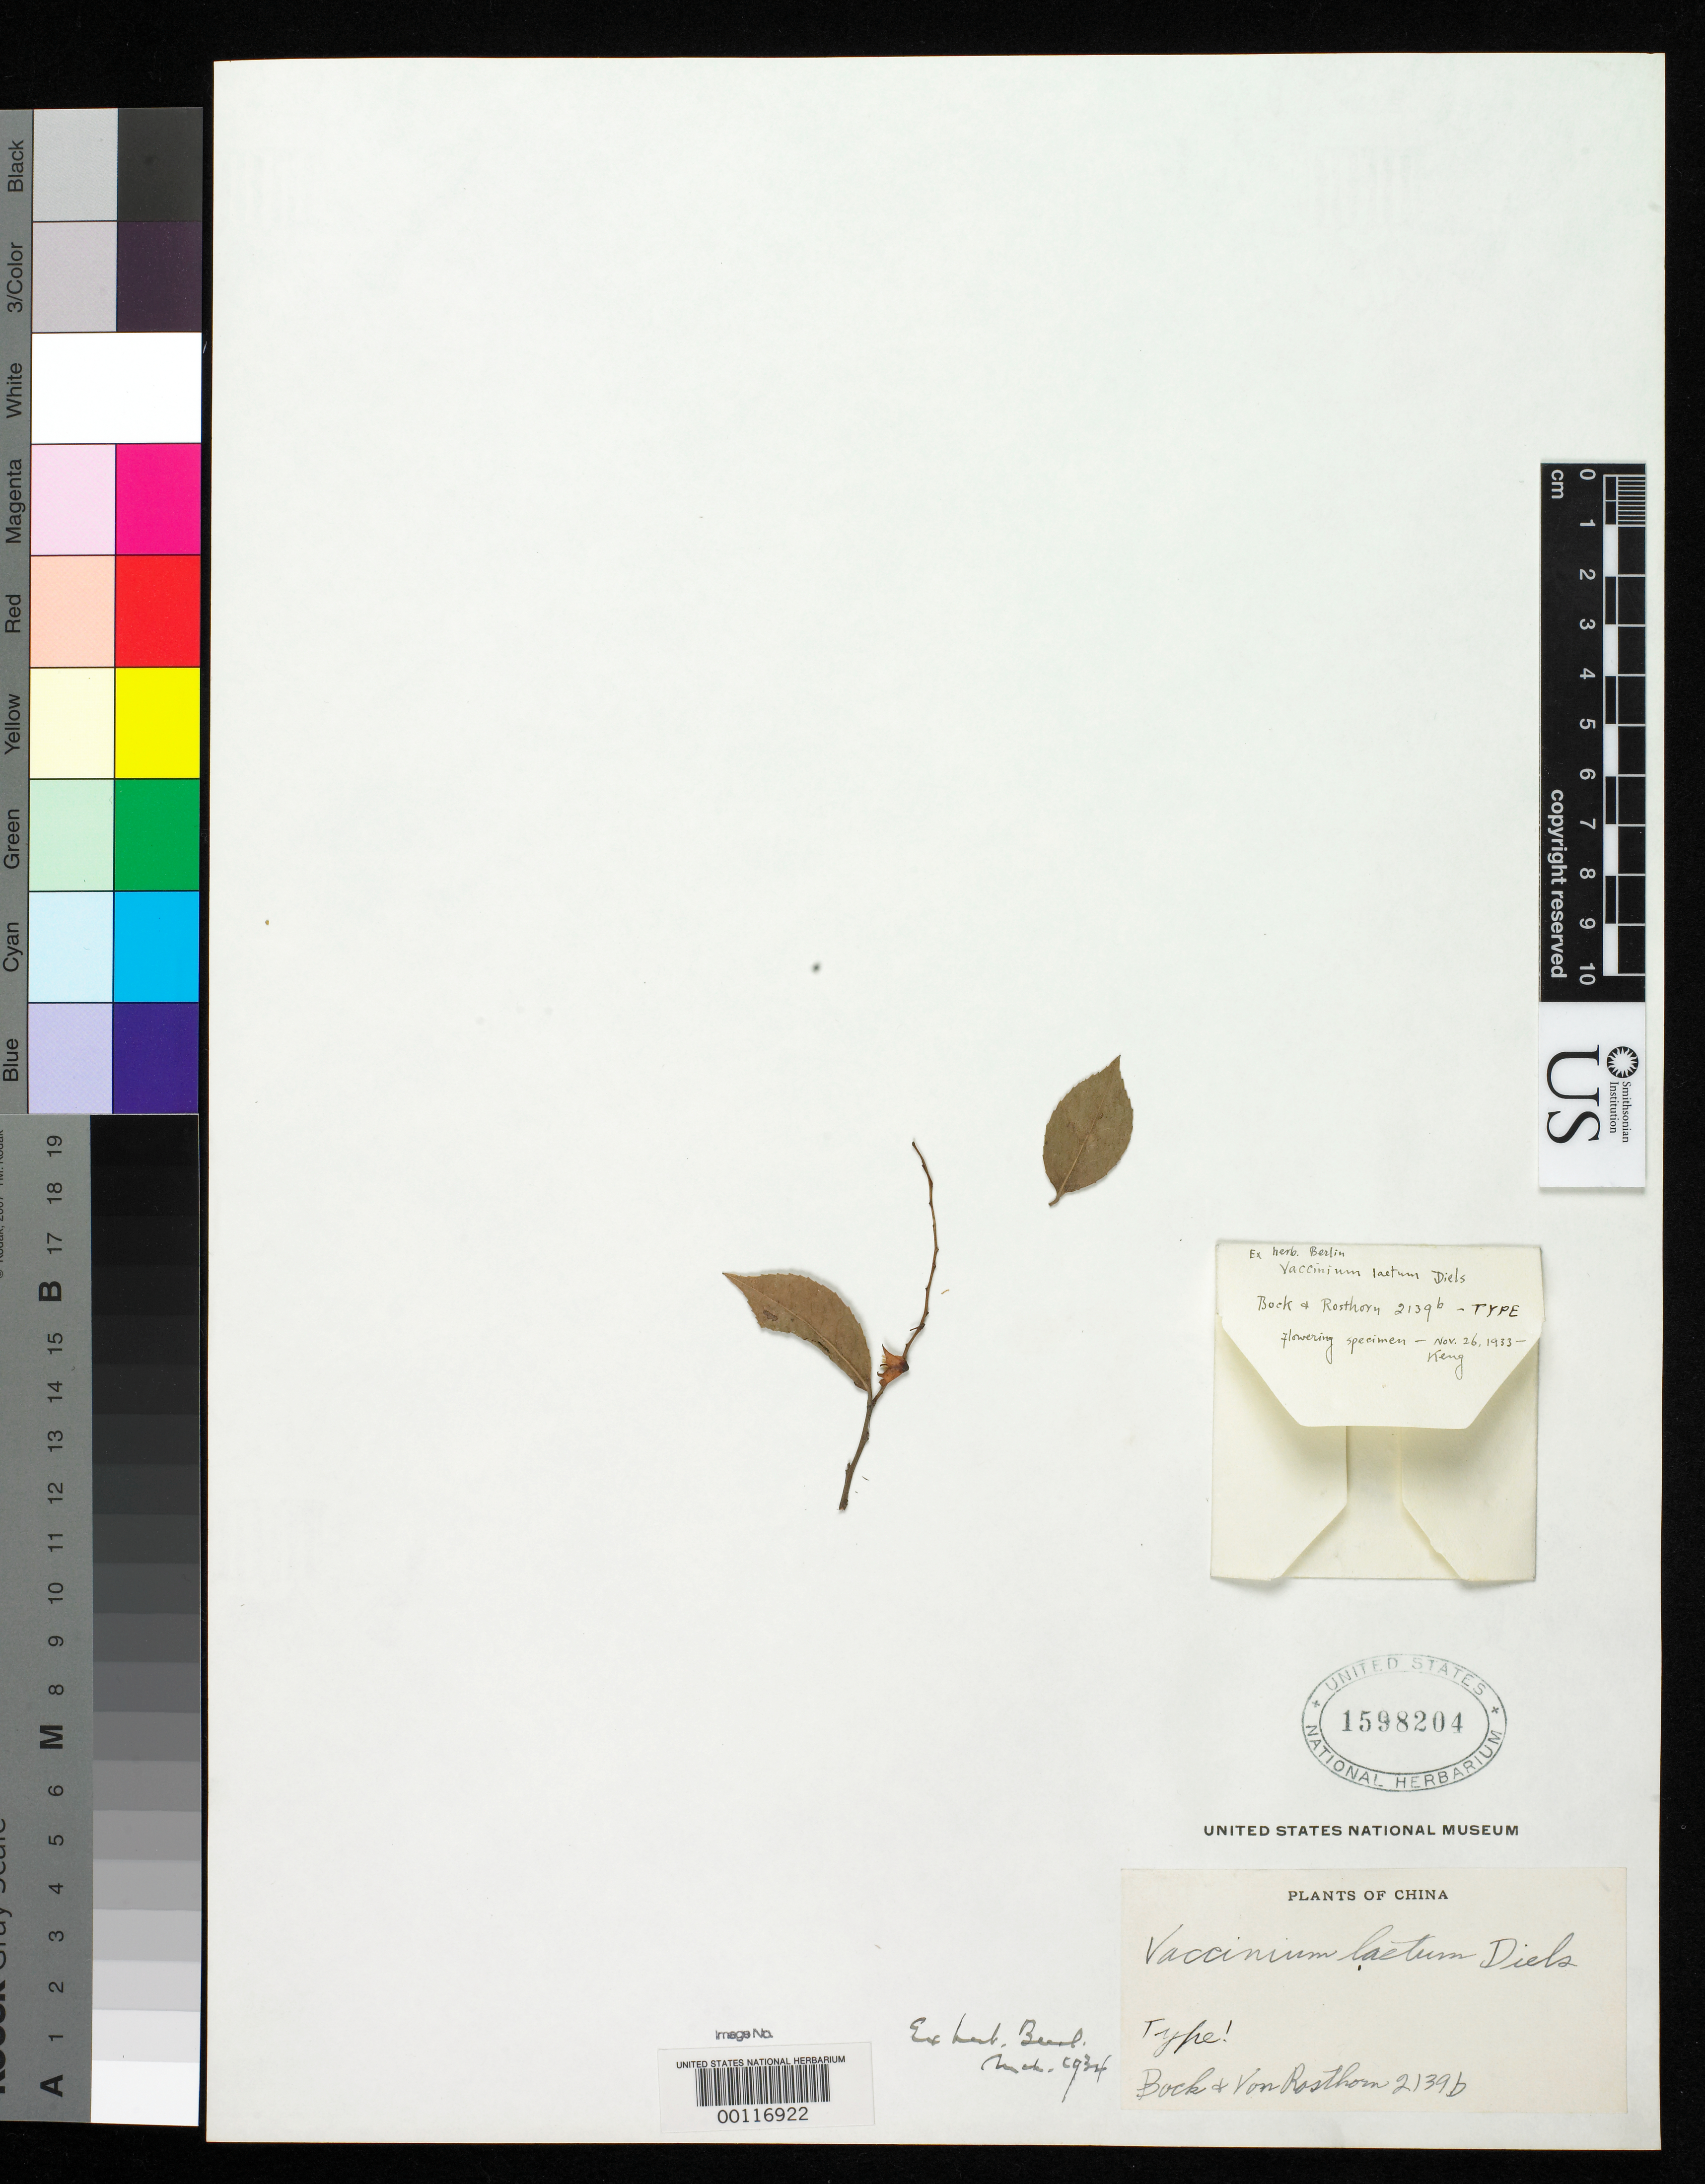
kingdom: Plantae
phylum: Tracheophyta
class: Magnoliopsida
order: Ericales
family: Ericaceae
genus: Vaccinium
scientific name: Vaccinium laetum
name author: Diels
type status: Type Fragment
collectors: C. Bock & A. von Rosthorn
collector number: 2139 b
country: China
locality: Nan Ch'uan.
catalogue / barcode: US 1598204